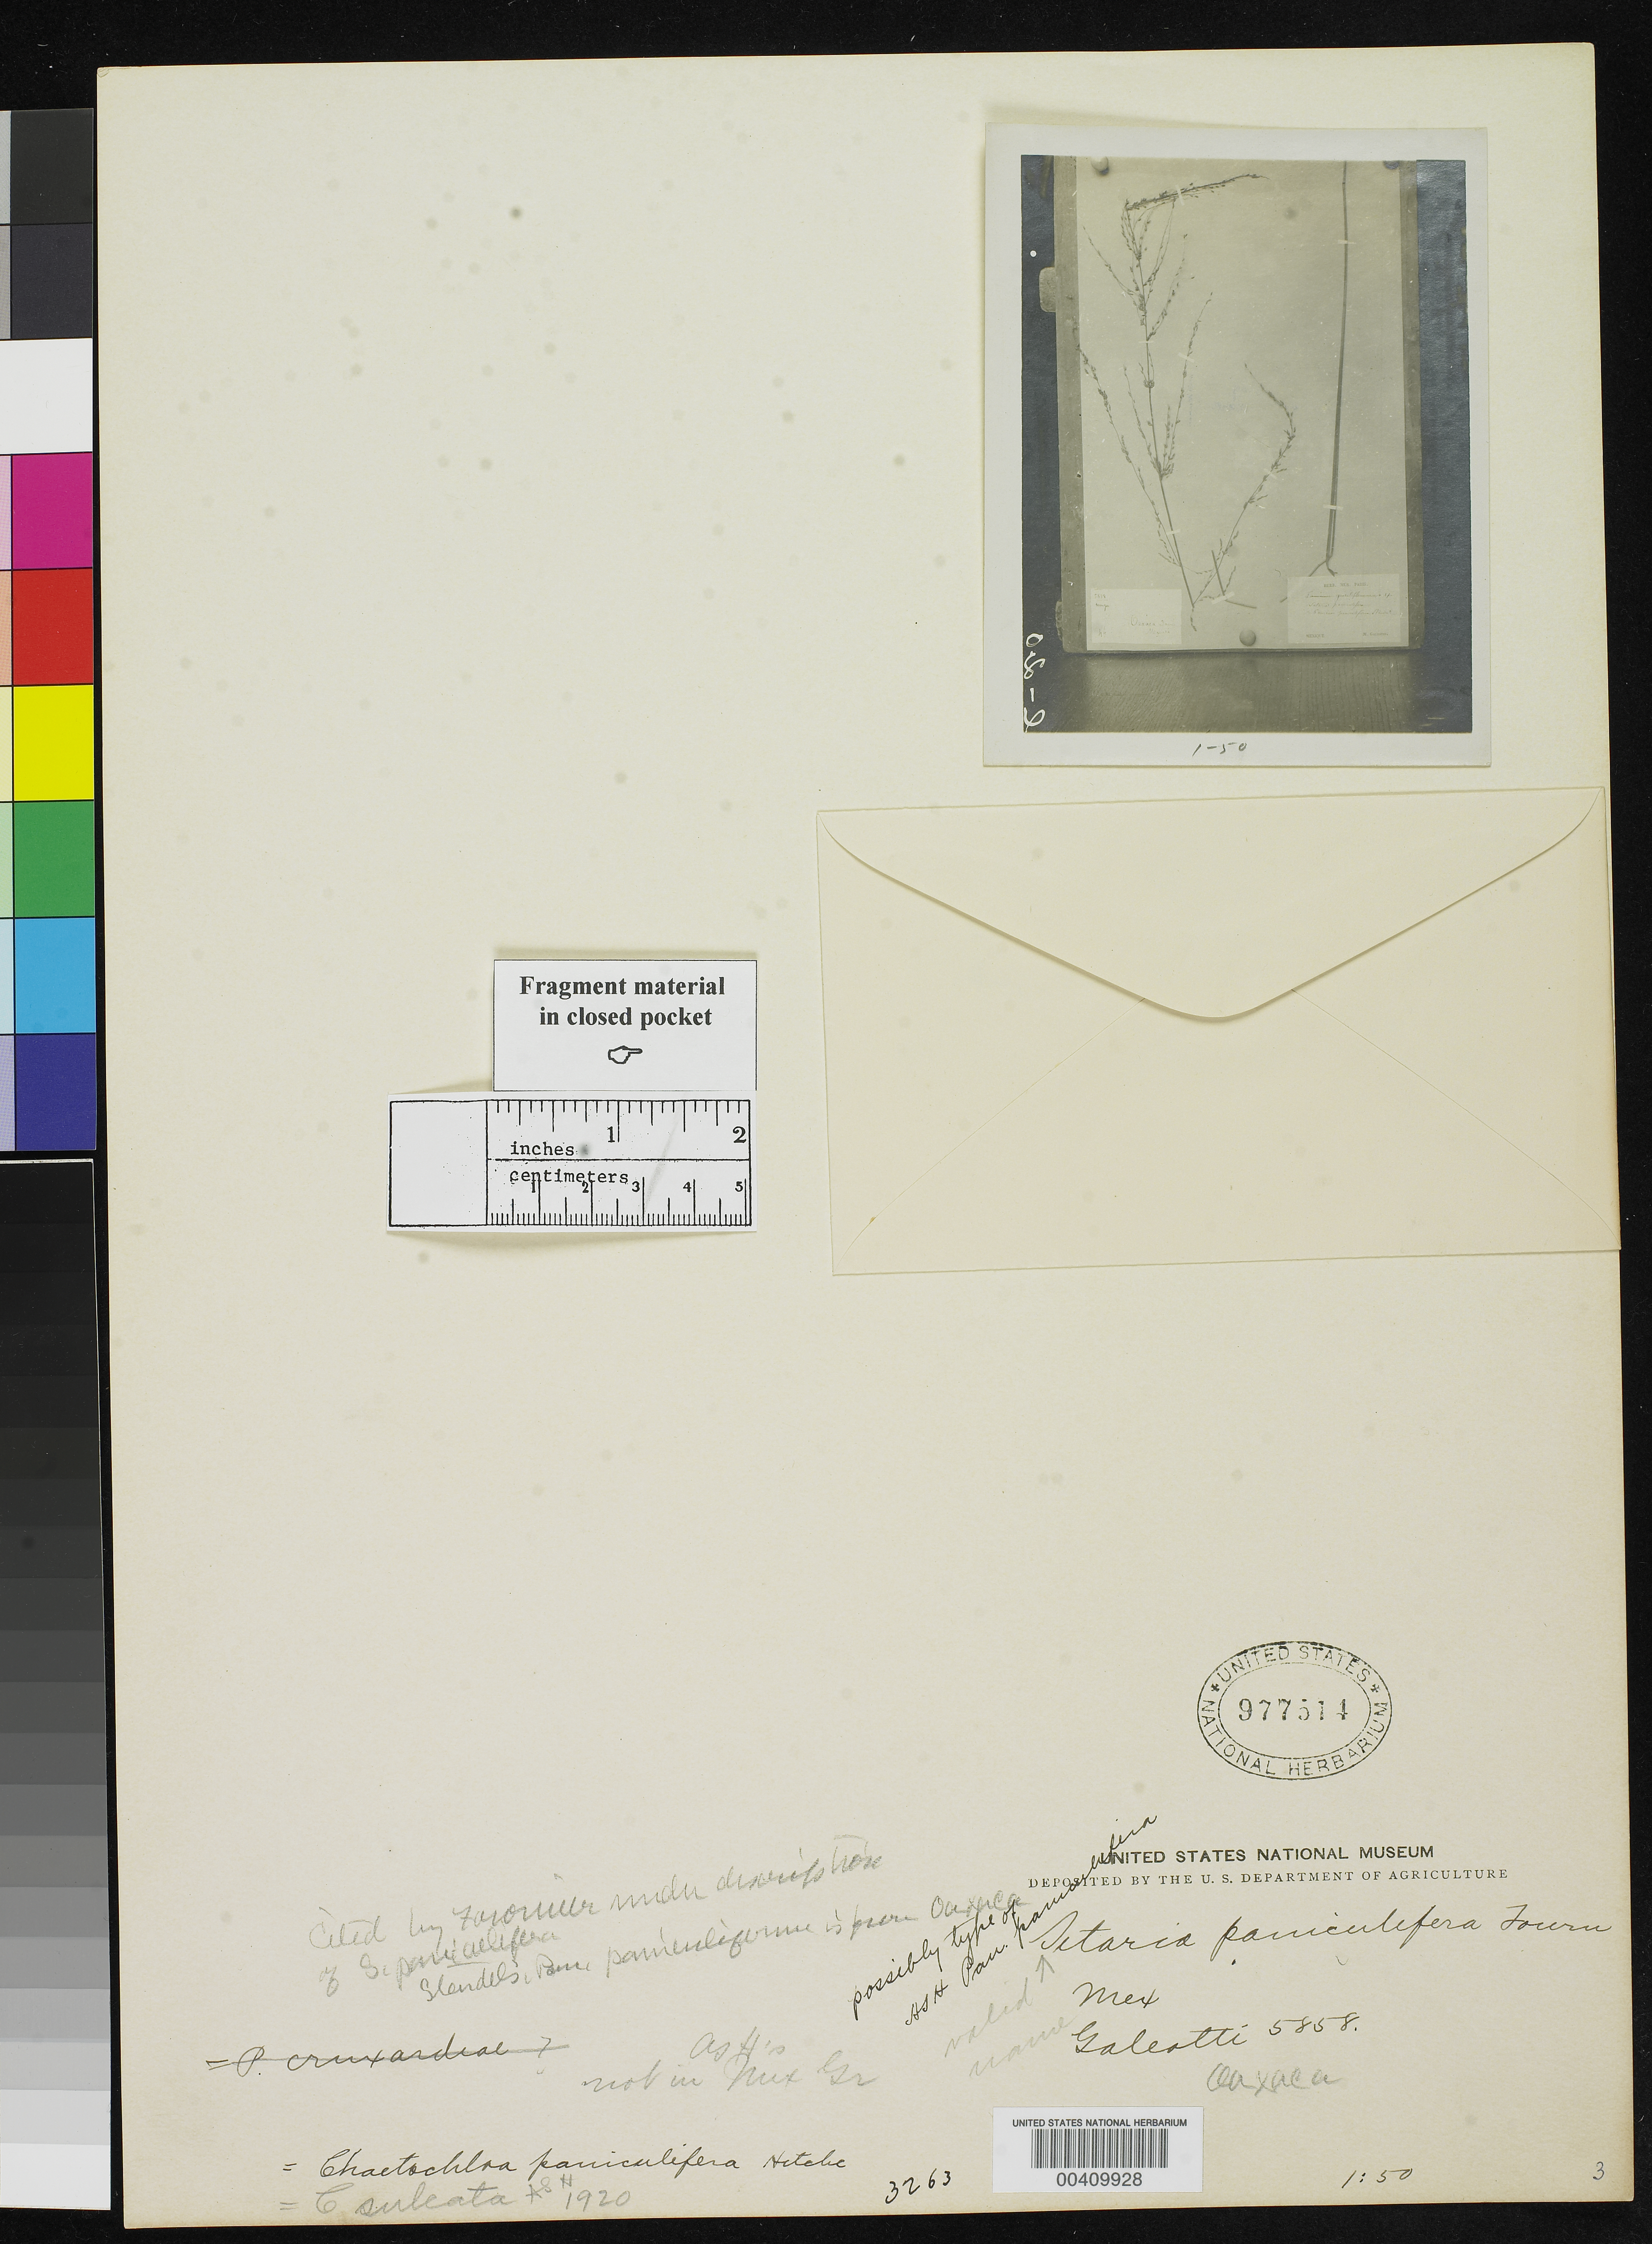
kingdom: Plantae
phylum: Tracheophyta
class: Liliopsida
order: Poales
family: Poaceae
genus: Setaria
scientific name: Setaria paniculifera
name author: (Steud.) E. Fourn. ex Hemsl.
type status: Type Fragment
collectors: H. G. Galeotti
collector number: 5858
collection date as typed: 1840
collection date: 1840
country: Mexico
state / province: Oaxaca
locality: Comatepec, Oaxaca region.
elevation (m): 914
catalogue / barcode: US 977614